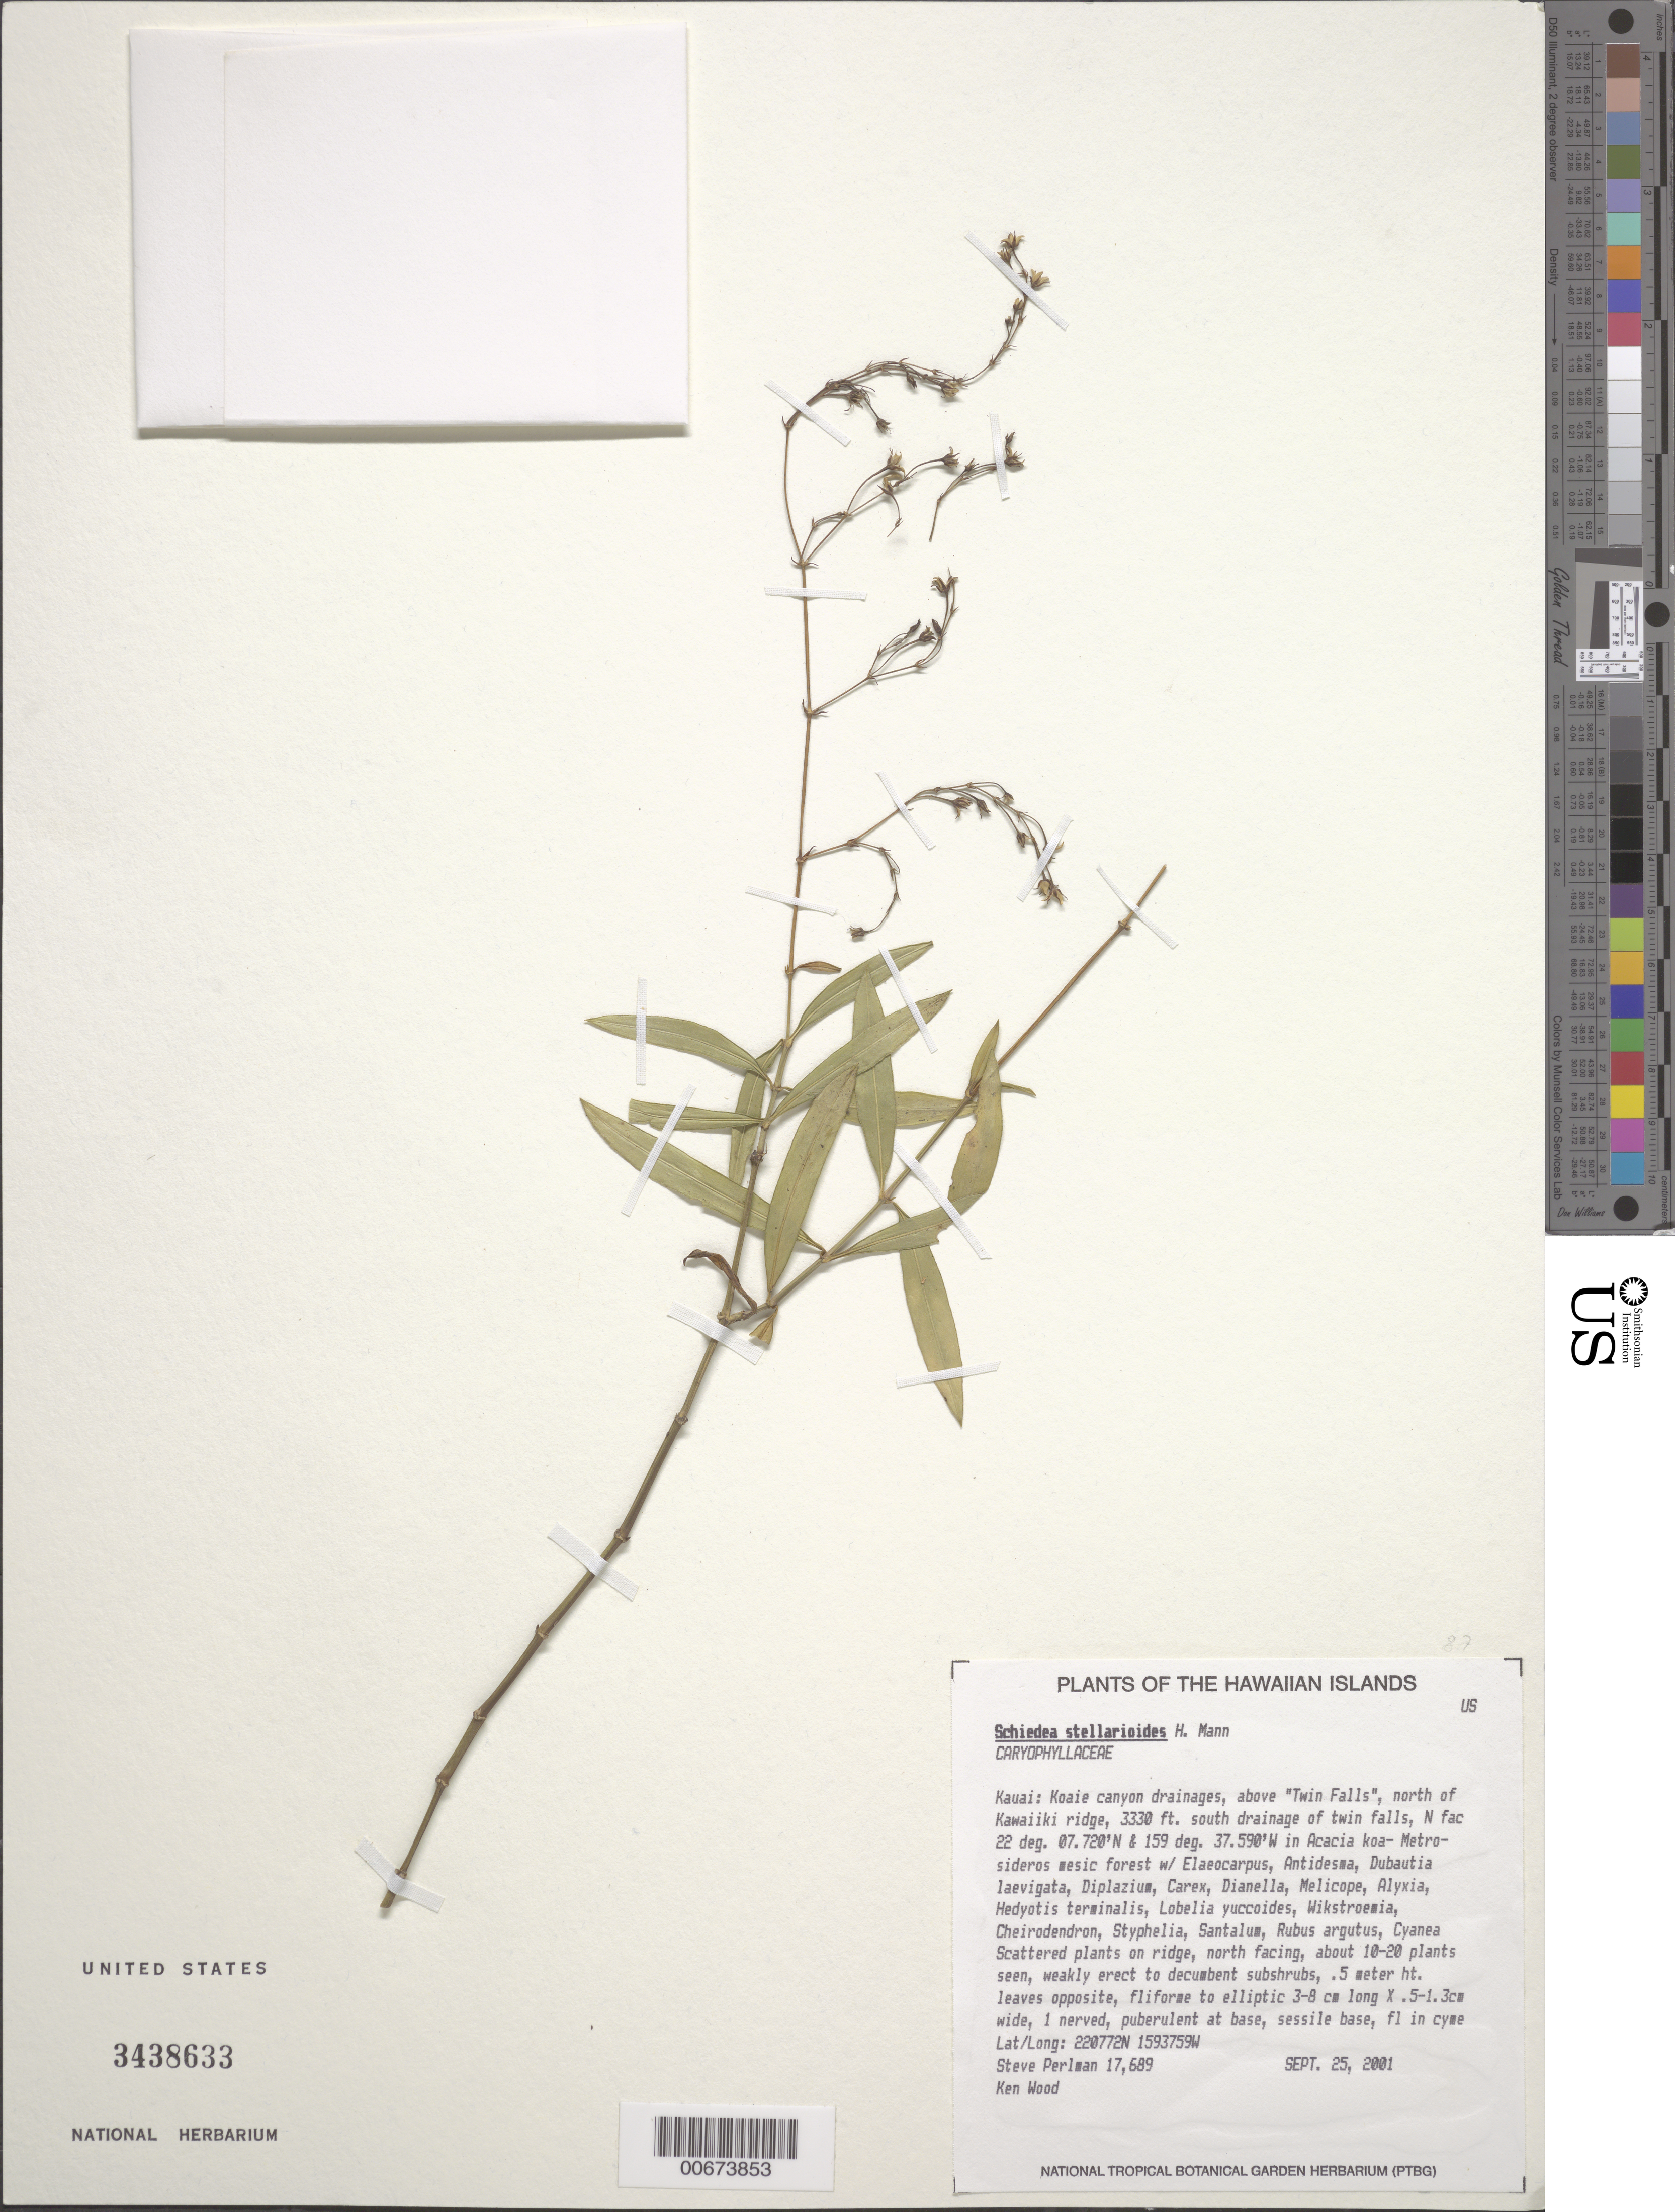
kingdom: Plantae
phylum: Tracheophyta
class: Magnoliopsida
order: Caryophyllales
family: Caryophyllaceae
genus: Schiedea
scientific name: Schiedea stellarioides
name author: H. Mann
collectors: S. P. Perlman & K. Wood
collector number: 17689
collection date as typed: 25 Sep 2001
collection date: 2001-09-25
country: United States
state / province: Hawaii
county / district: Kauai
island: Kaua'i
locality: Koaie canyon drainages, above "Twin Falls", north of Kawaiiki ridge, south drainage of twin falls, N facing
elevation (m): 1015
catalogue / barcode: US 3438633